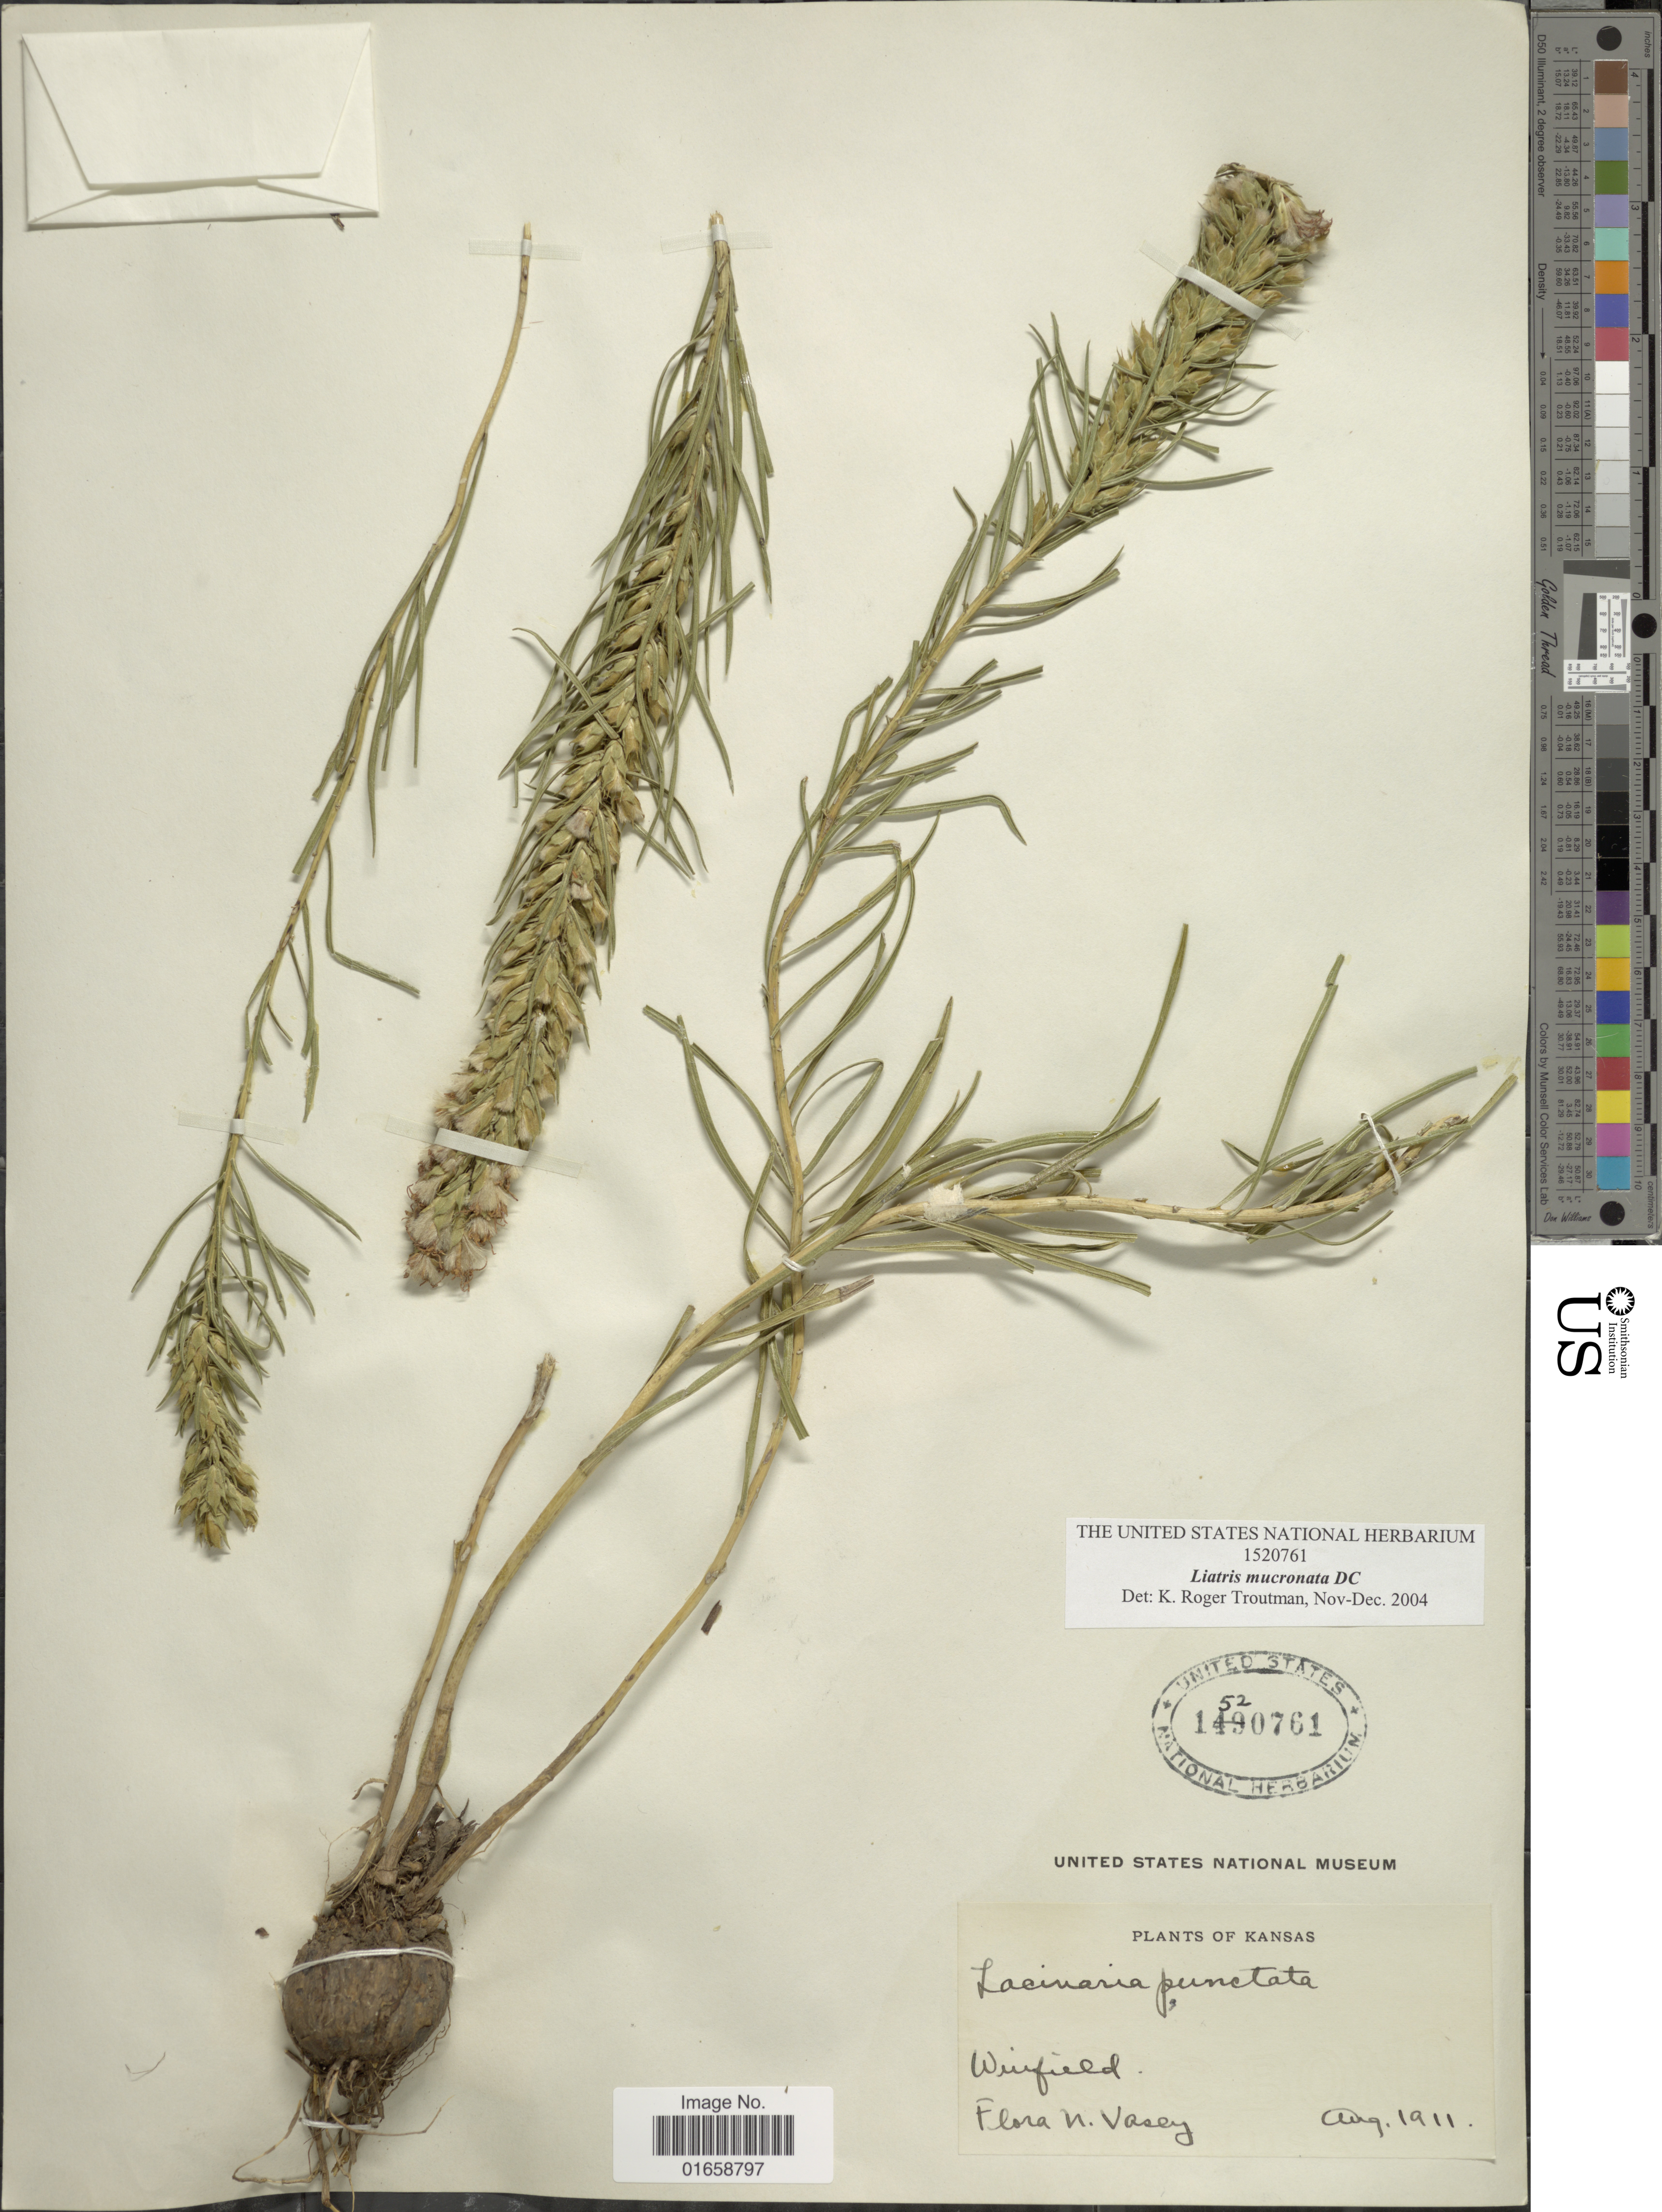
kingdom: Plantae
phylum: Tracheophyta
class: Magnoliopsida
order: Asterales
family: Asteraceae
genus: Liatris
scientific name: Liatris mucronata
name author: DC.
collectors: F. N. Vasey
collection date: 1911-11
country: United States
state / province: Kansas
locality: Winfield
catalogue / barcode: US 1520761